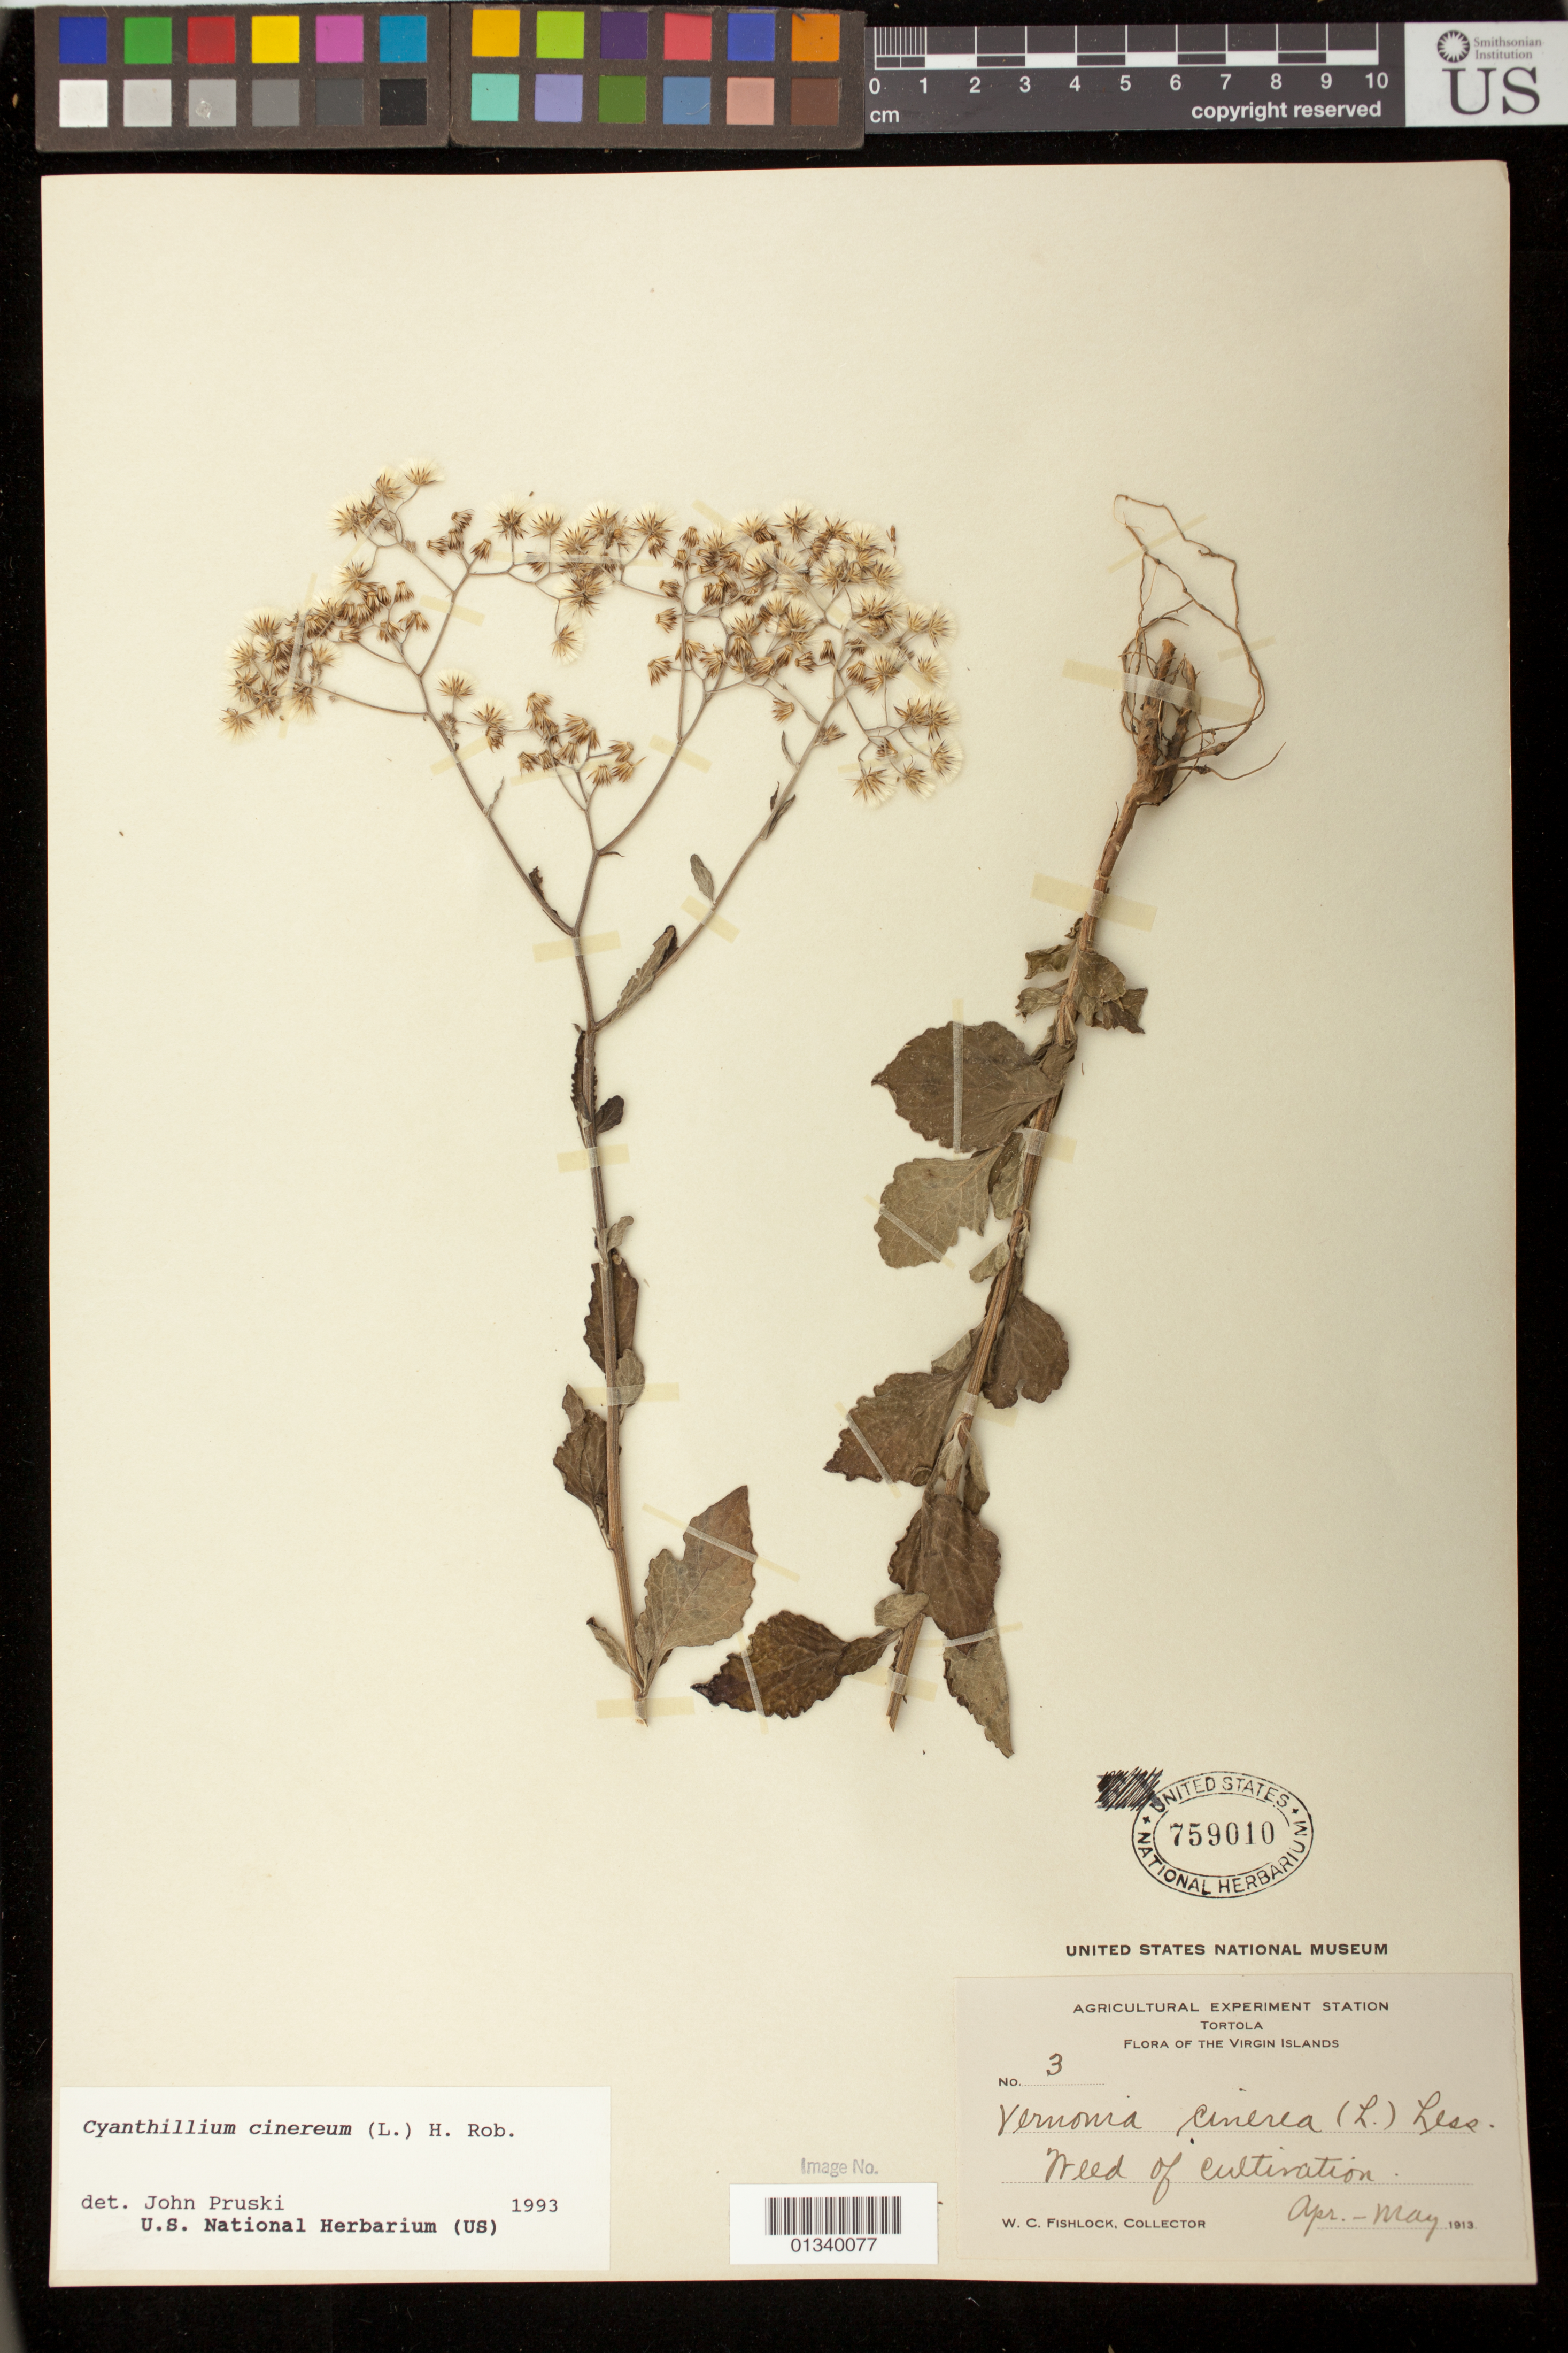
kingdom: Plantae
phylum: Tracheophyta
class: Magnoliopsida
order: Asterales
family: Asteraceae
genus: Cyanthillium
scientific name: Cyanthillium cinereum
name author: (L.) H. Rob.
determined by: Pruski, J. F.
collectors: W. Fishlock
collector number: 3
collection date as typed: Apr 1913 to -- May 1913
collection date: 1913-04/1913-05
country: British Virgin Islands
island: Tortola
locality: Experimental Station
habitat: A weed of cultivation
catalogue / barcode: US 759010